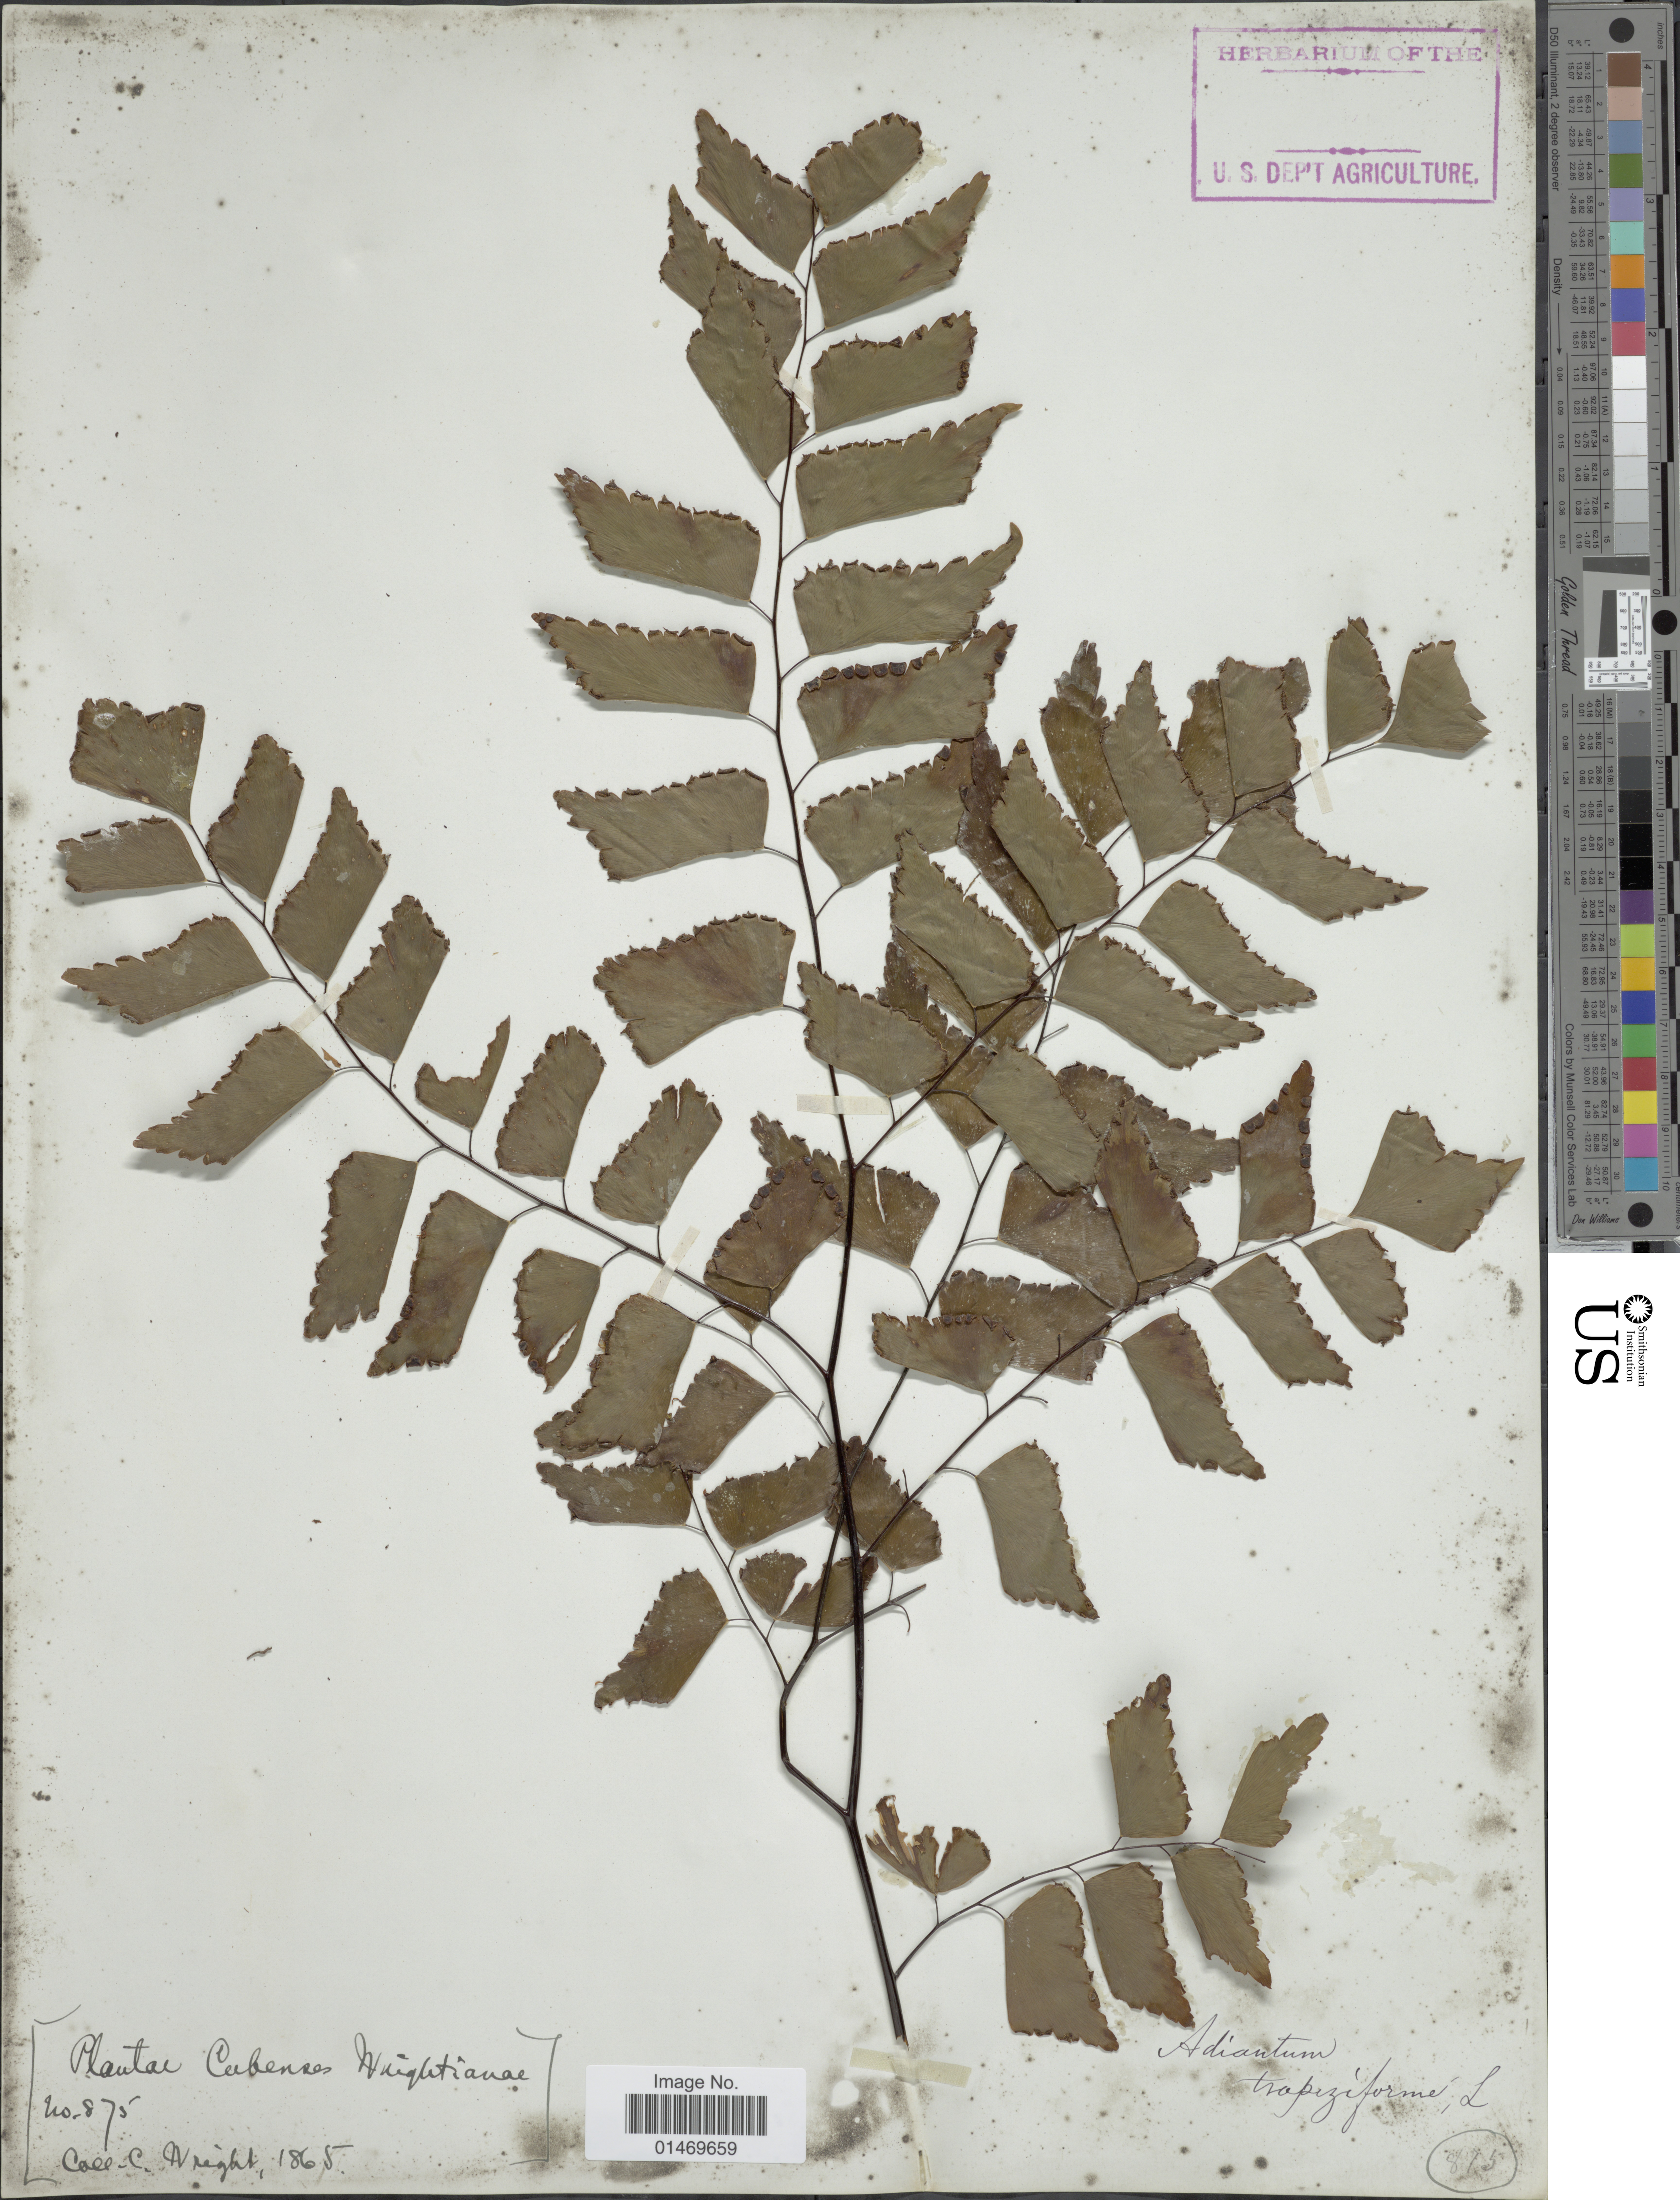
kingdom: Plantae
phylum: Tracheophyta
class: Polypodiopsida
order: Polypodiales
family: Pteridaceae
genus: Adiantum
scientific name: Adiantum trapeziforme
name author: L.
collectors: C. Wright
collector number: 875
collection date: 1865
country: Cuba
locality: Cubenes.